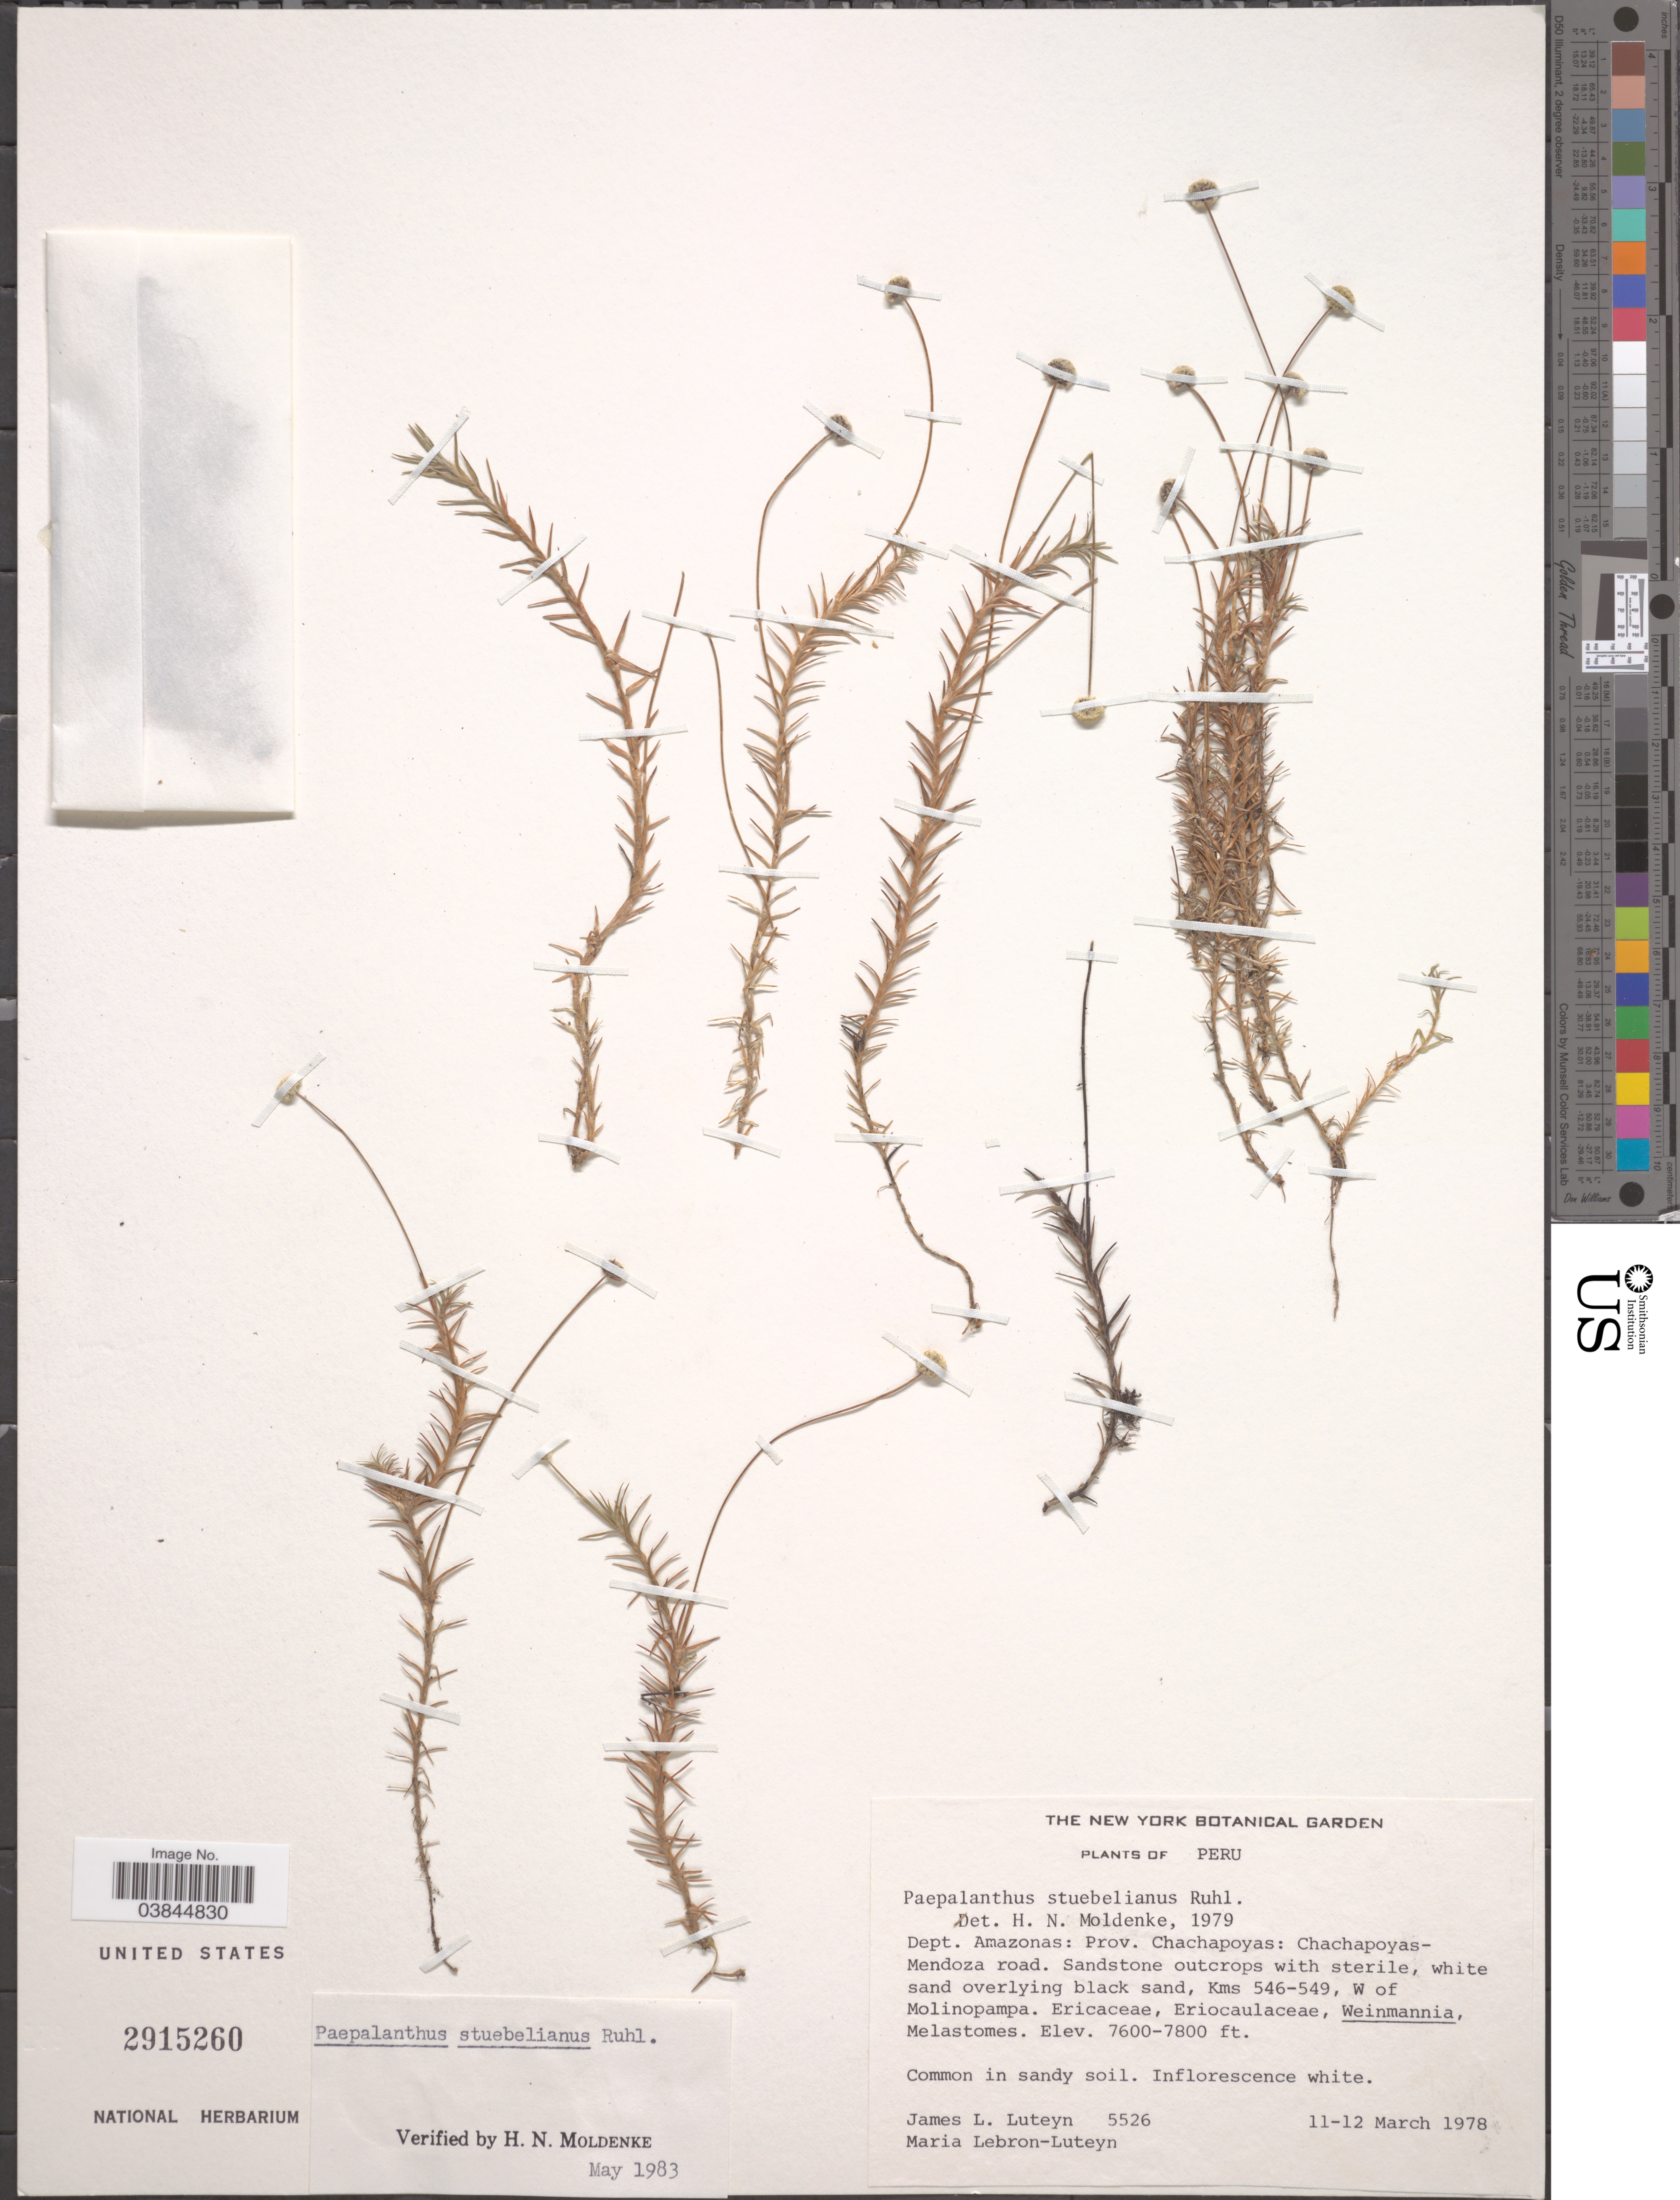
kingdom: Plantae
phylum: Tracheophyta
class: Liliopsida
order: Poales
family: Eriocaulaceae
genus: Paepalanthus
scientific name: Paepalanthus stuebelianus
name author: Ruhland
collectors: J. L. Luteyn & M. L. Lebrón-Luteyn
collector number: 5526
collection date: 1978-03-11/1978-03-12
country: Peru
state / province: Amazonas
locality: Dept. Amazonas: Prov. Chachapoyas: Chachapoyas-Mendoza road. Kms 546-549, W of Molinopampa.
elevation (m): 2316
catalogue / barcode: US 2915260